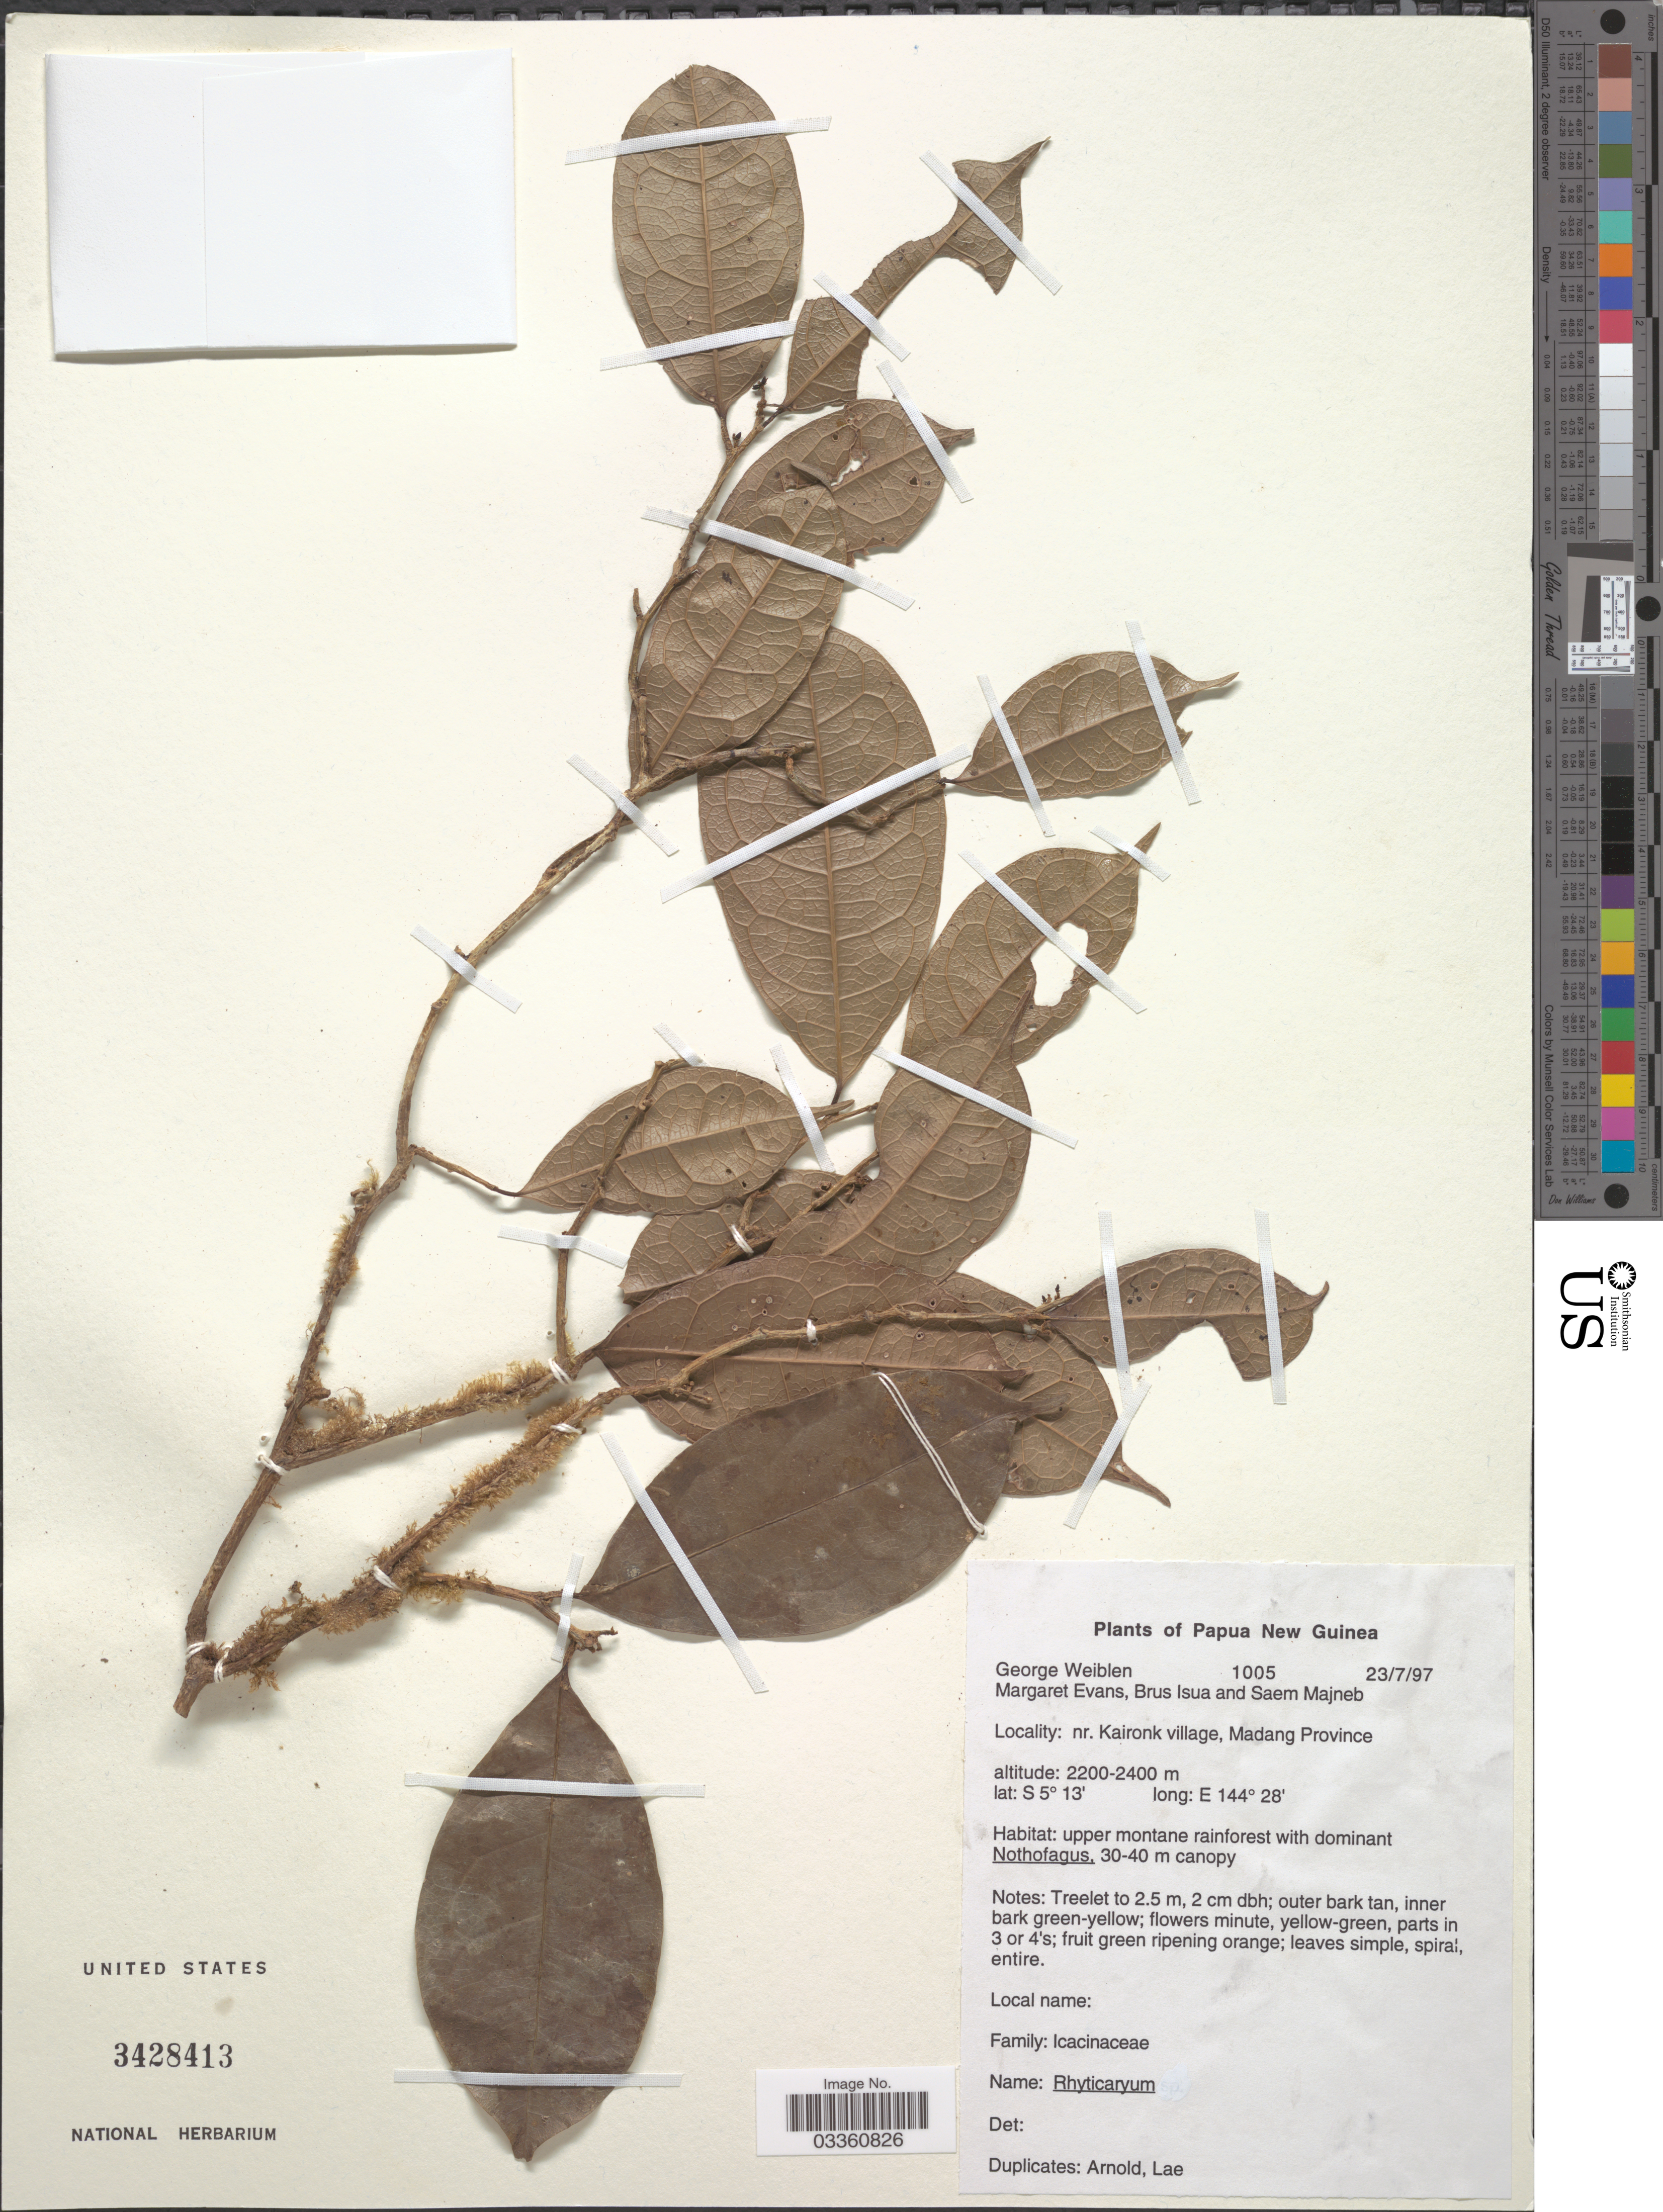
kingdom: Plantae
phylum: Tracheophyta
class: Magnoliopsida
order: Icacinales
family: Icacinaceae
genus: Ryticaryum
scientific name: Ryticaryum sp.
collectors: G. D. Weiblen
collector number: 1005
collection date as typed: Transcribed d/m/y: 23/7/97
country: Papua New Guinea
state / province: Madang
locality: Nr. Kaironk village.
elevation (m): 2200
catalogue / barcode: US 3428413